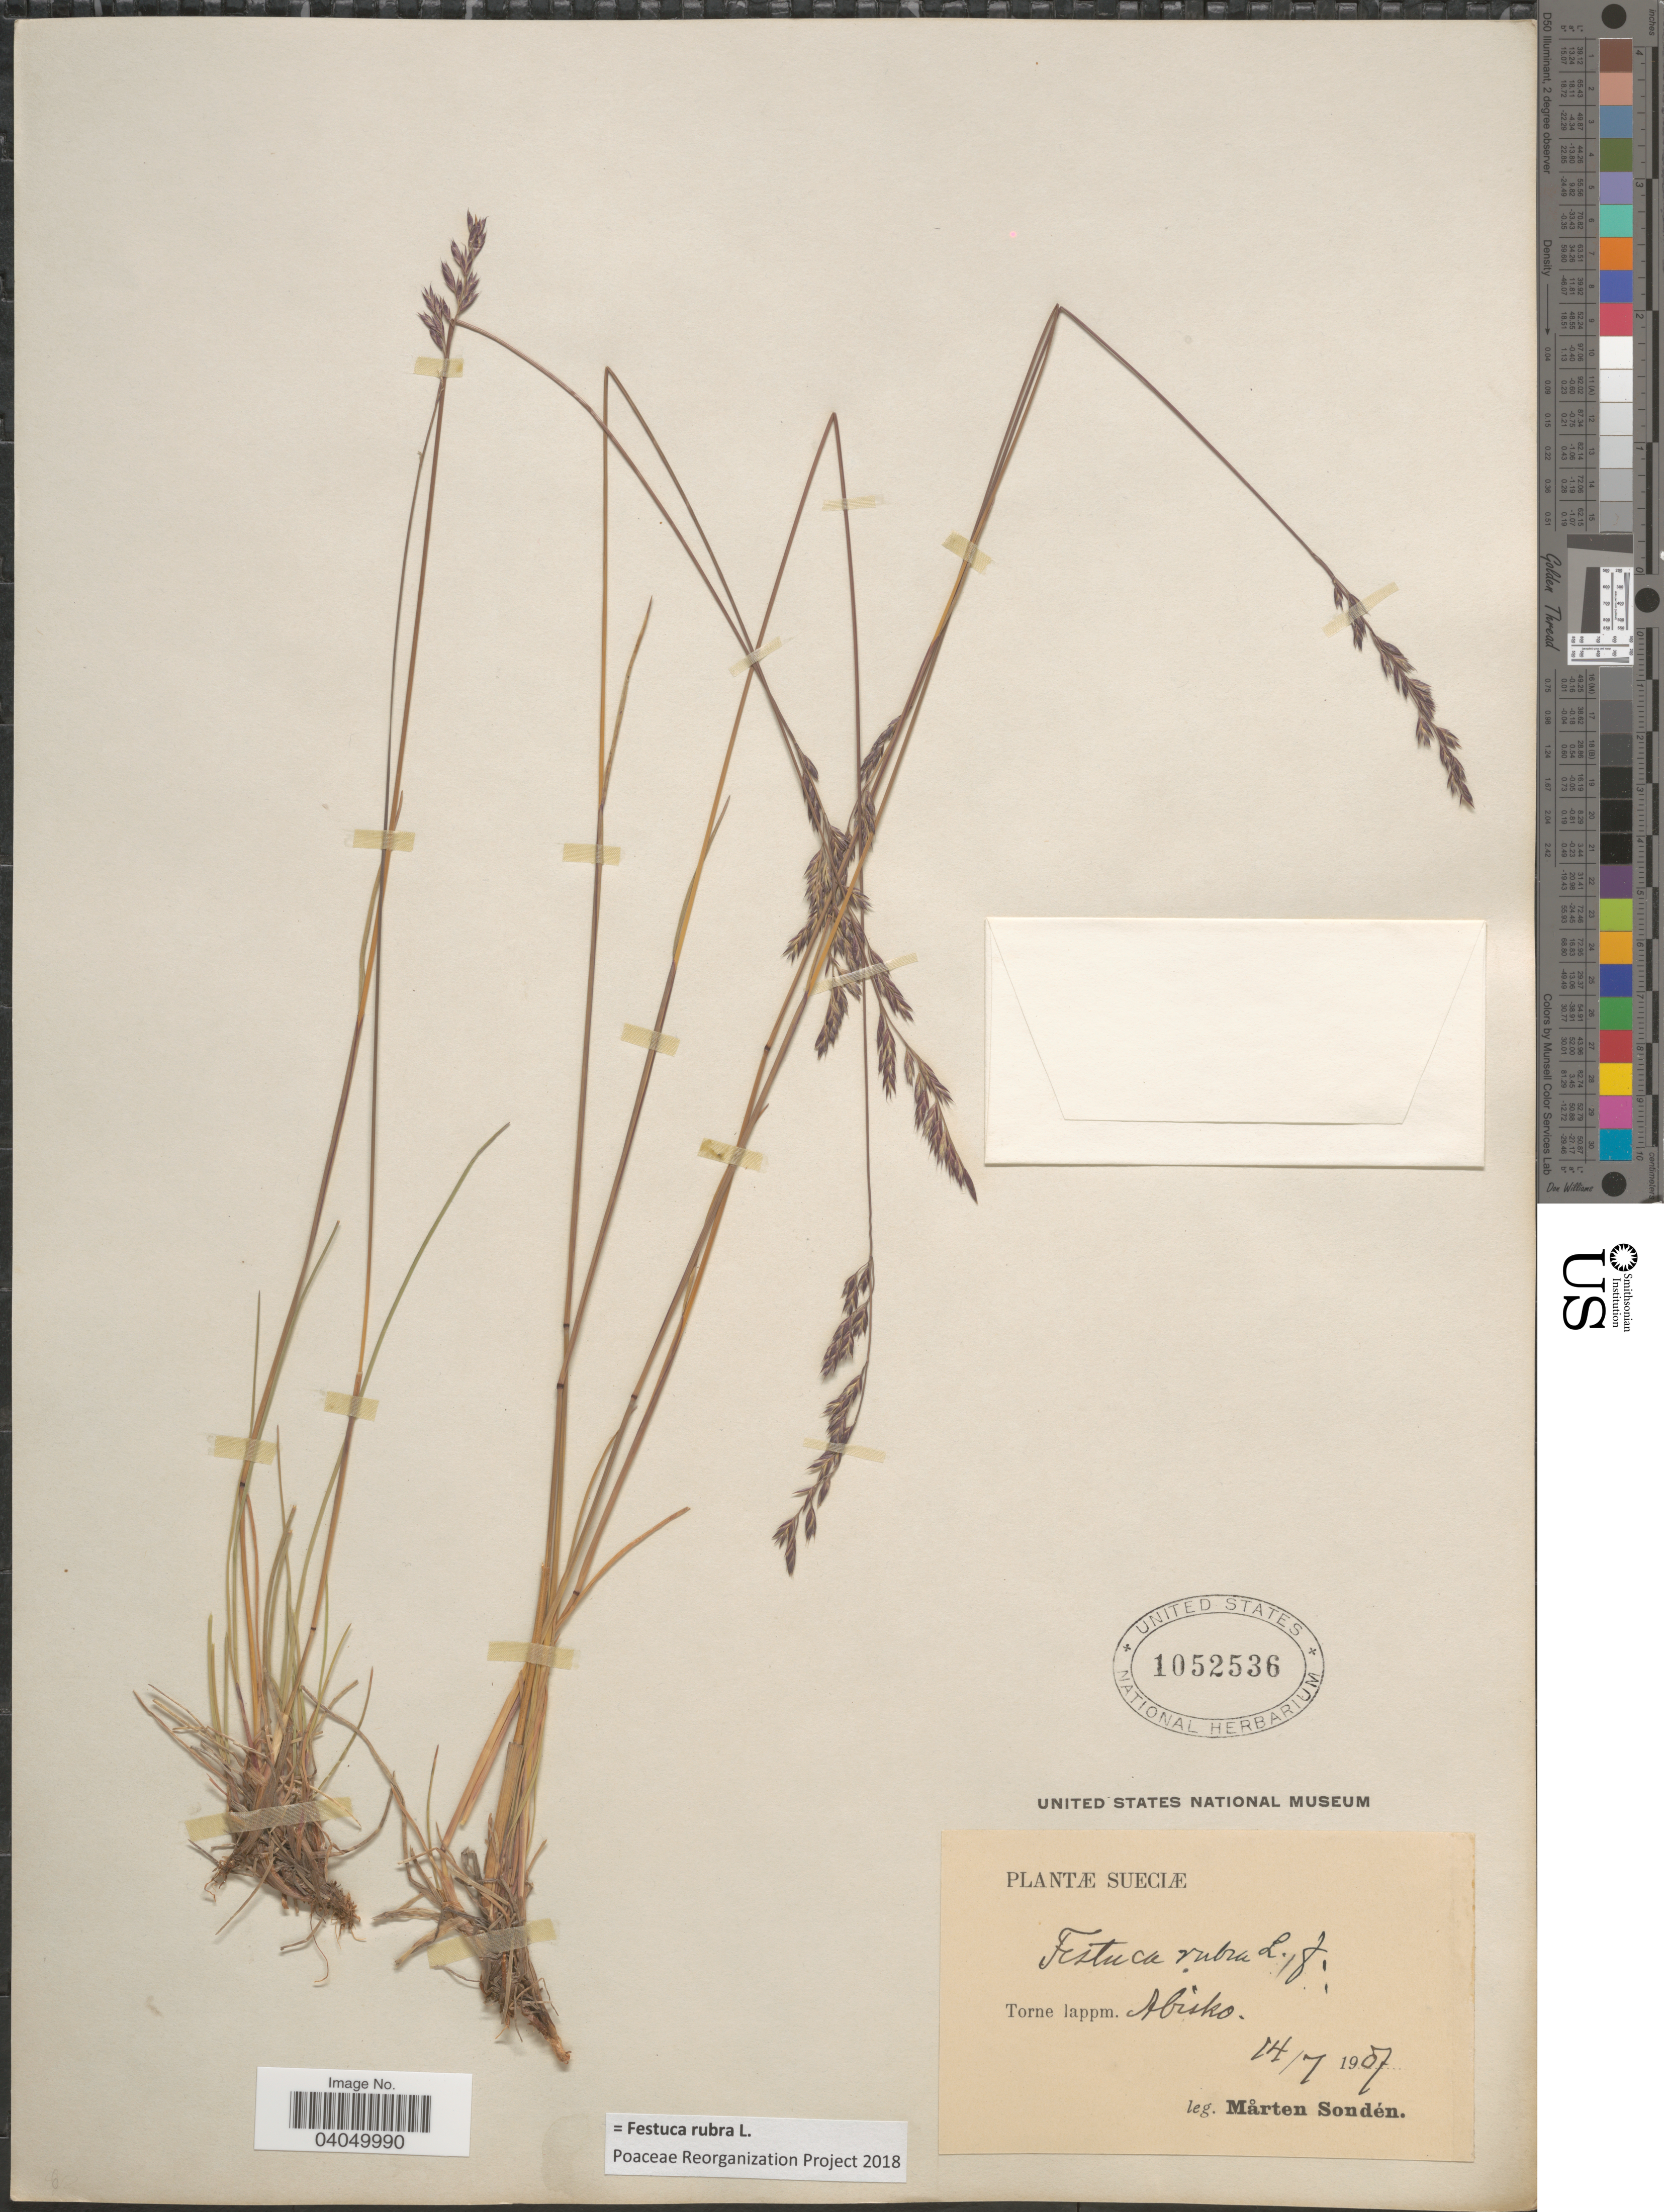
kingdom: Plantae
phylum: Tracheophyta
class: Liliopsida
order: Poales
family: Poaceae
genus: Festuca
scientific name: Festuca rubra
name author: L.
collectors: M. Sondén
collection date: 1907-07-14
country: Sweden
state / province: Norrbotten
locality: Sueciæ. Torne lappm. Abisko.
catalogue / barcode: US 1052536